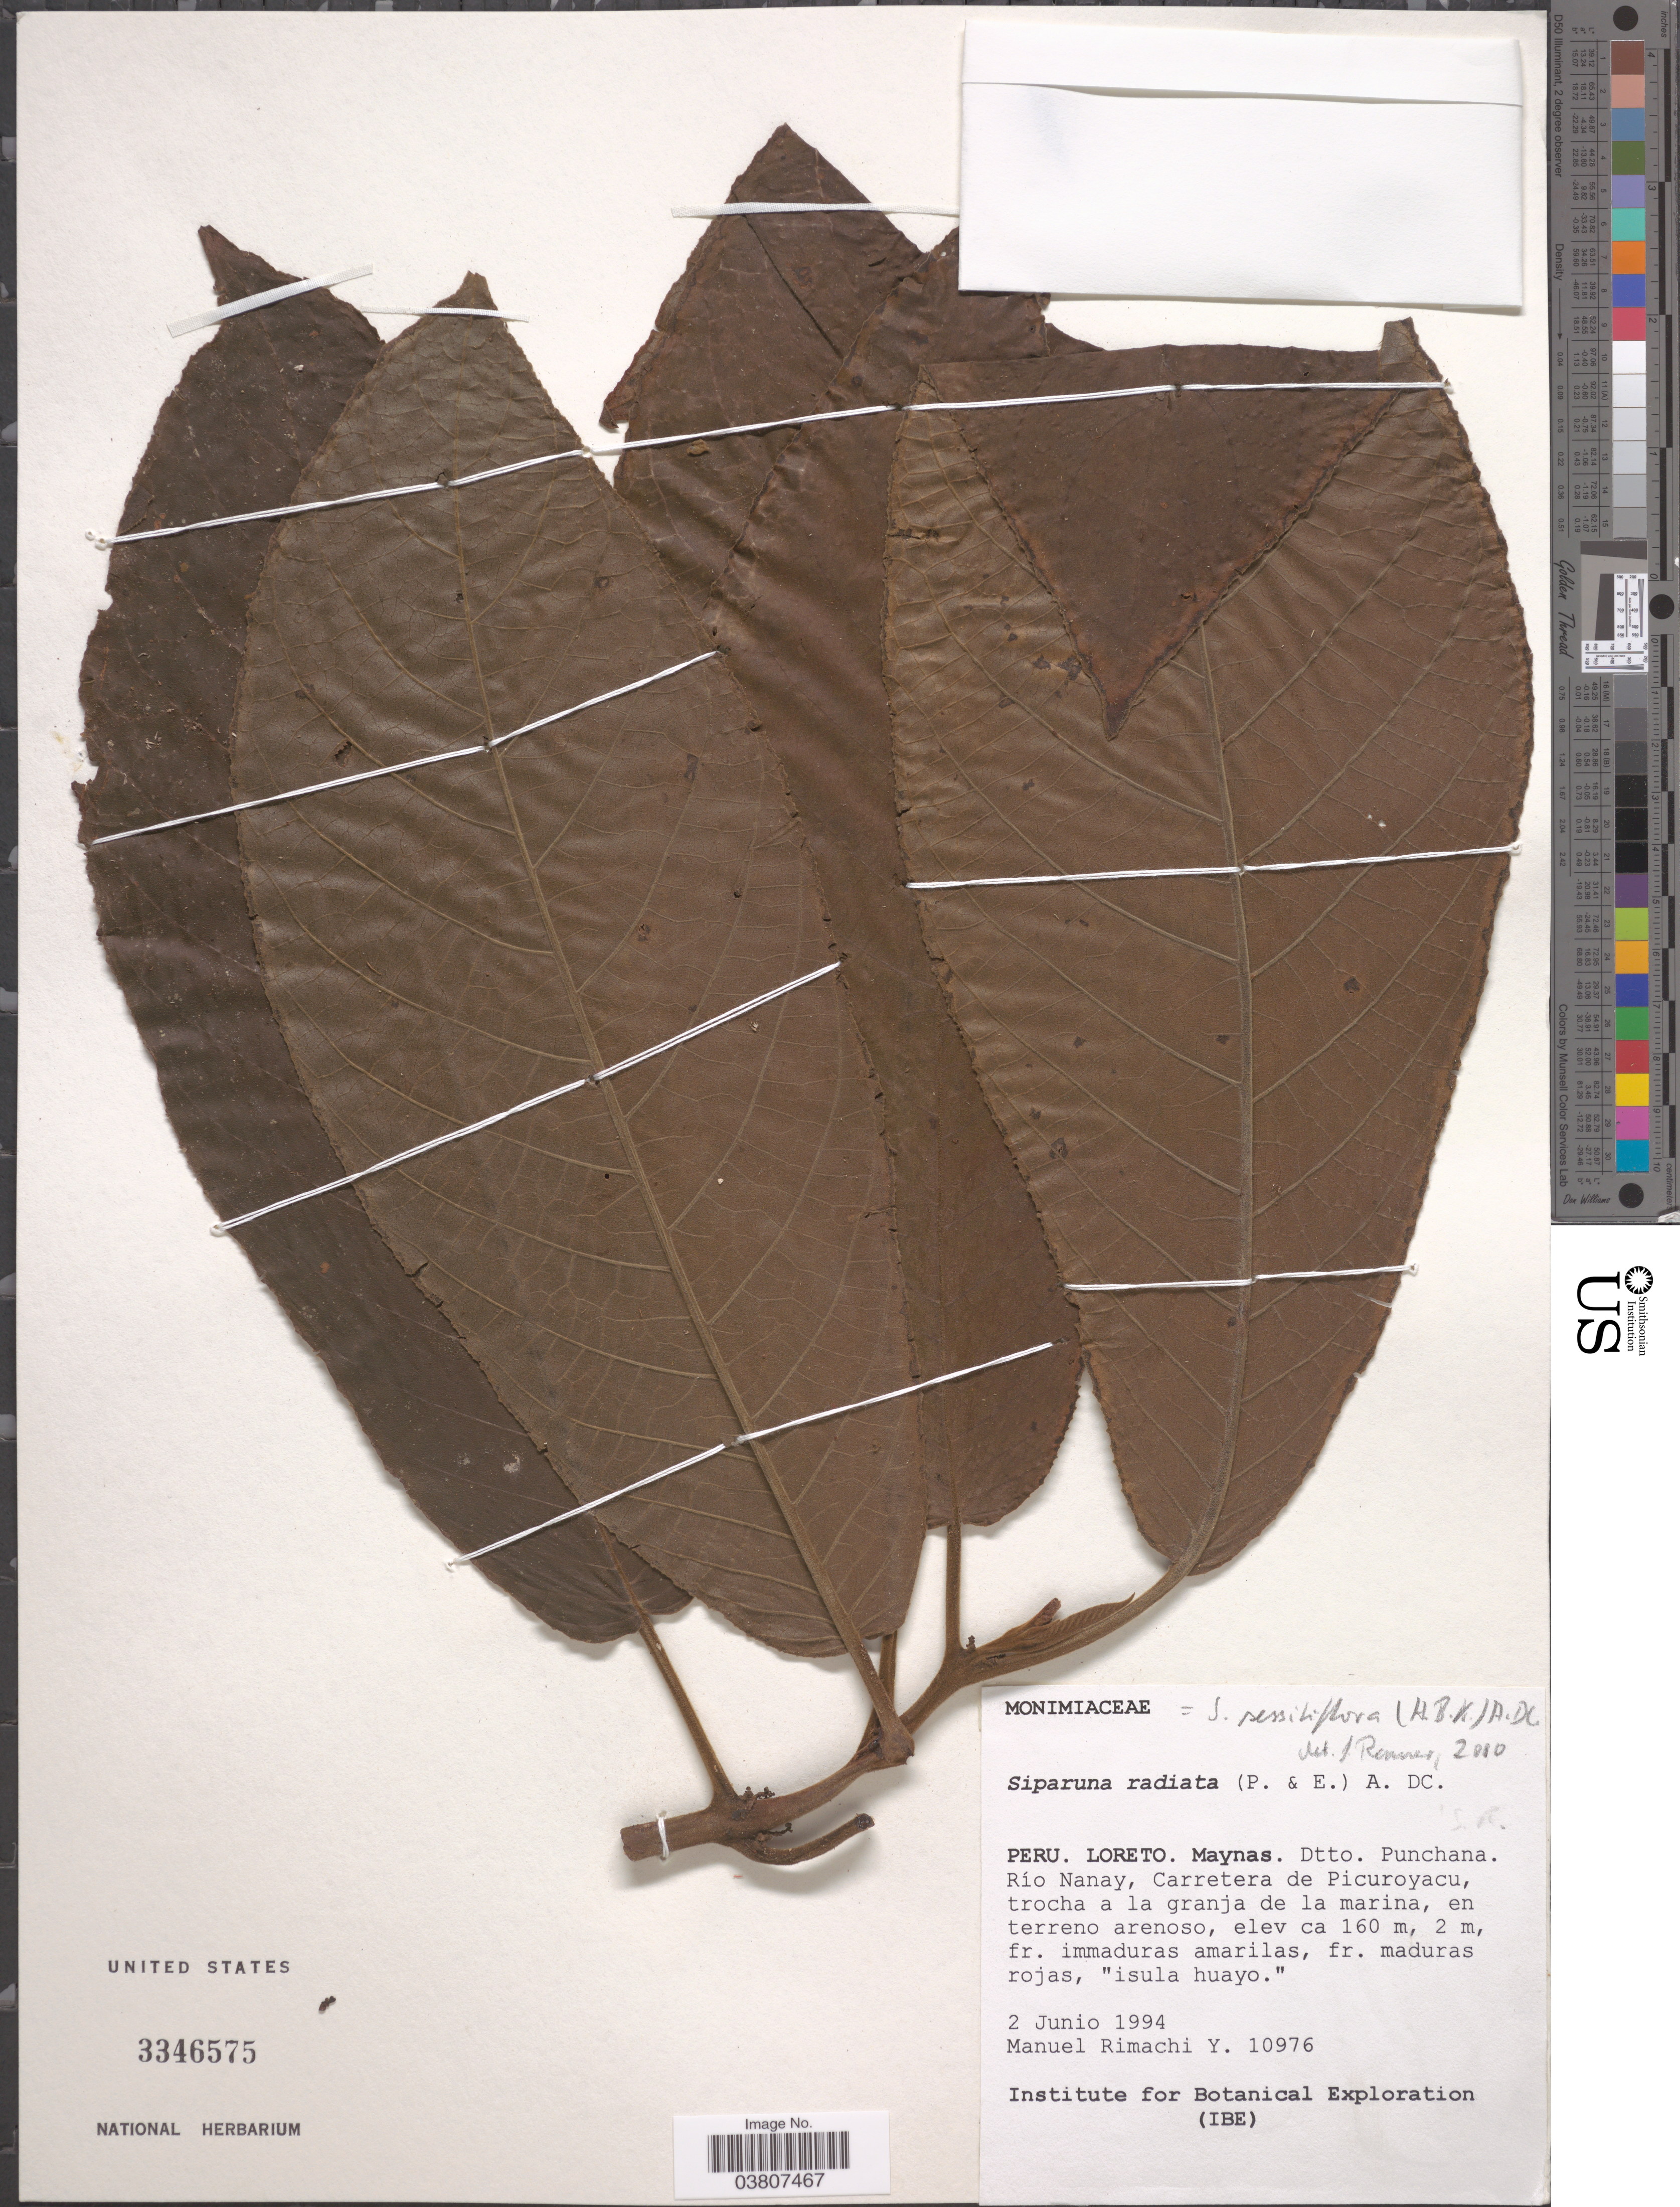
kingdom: Plantae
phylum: Tracheophyta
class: Magnoliopsida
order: Laurales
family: Siparunaceae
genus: Siparuna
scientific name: Siparuna sessiliflora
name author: (Kunth) A. DC.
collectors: M. Rimachi Y.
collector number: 10976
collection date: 1994-06-02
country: Peru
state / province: Loreto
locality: Maynas. Dtto. Punchana. Río Nanay, Carretera de Picuroyacu, trocha a la granja de la marina, en terreno arenoso.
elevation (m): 160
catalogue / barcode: US 3346575